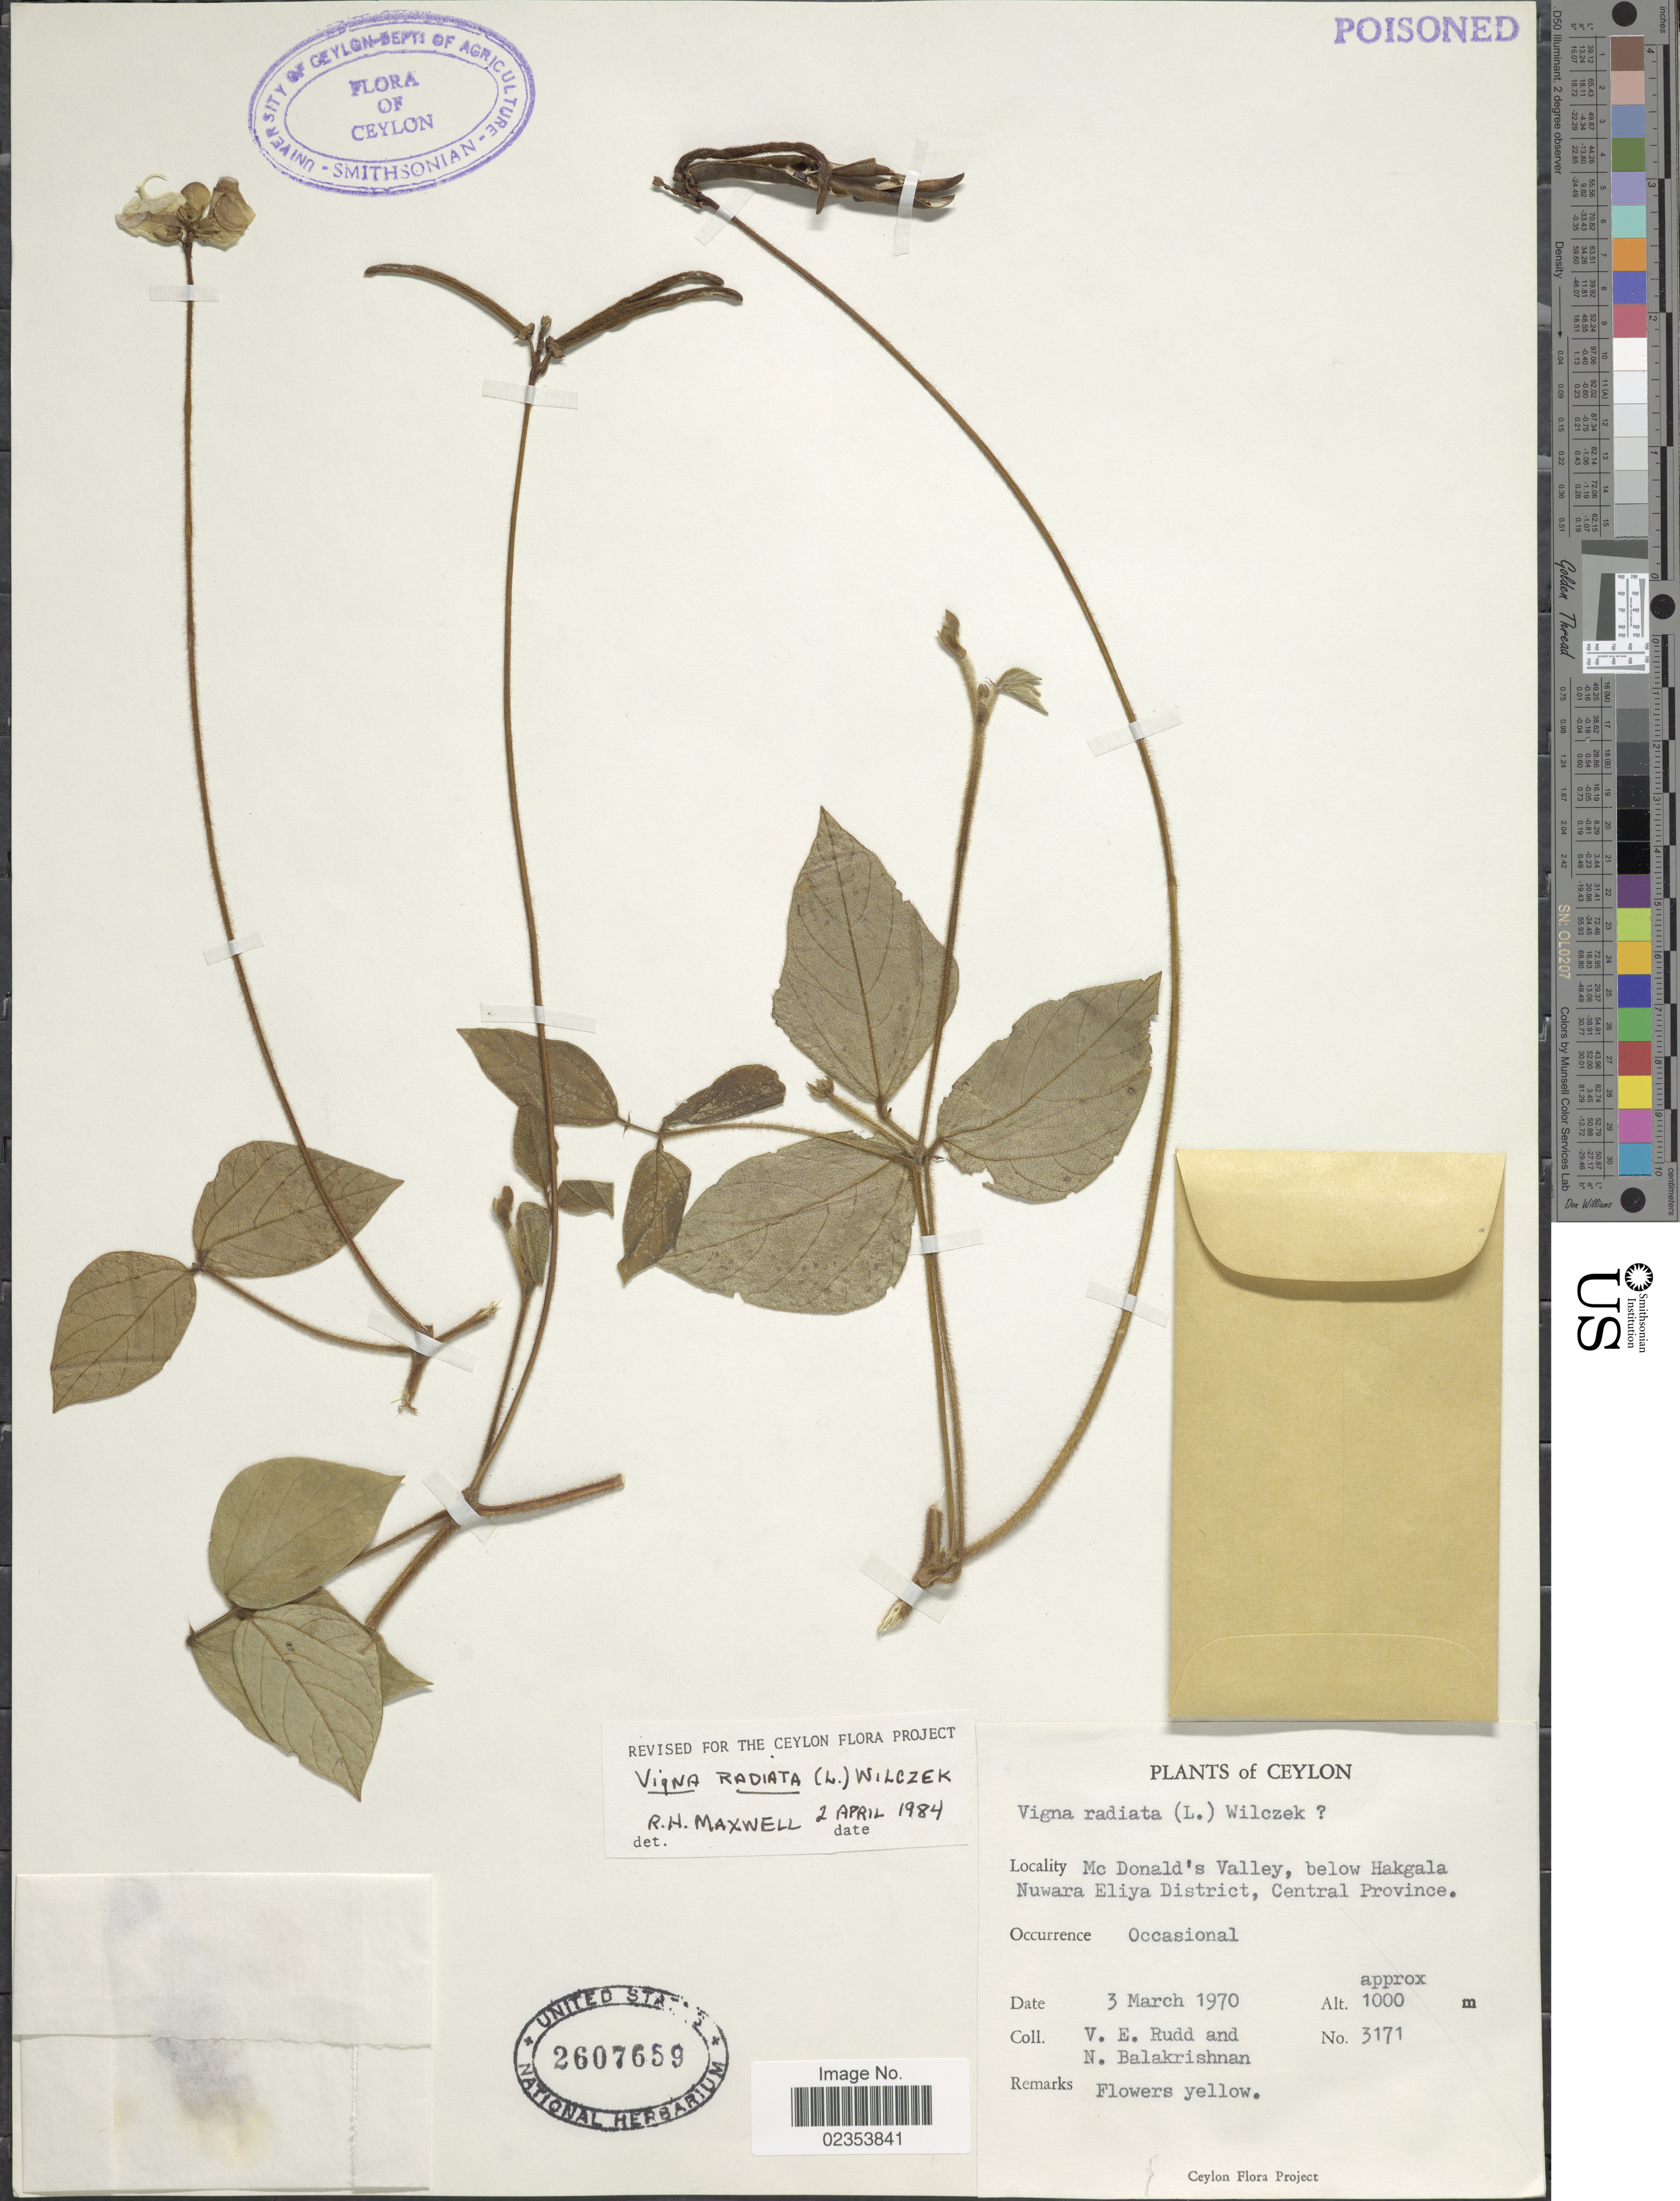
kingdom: Plantae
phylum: Tracheophyta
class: Magnoliopsida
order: Fabales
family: Fabaceae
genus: Vigna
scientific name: Vigna radiata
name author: (L.) R. Wilczek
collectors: V. E. Rudd & N. Balakrishnan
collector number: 3171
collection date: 1970-03-03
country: Sri Lanka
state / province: Central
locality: Ceylon, Mc Donal's Valley, below Hakgala Nuwara Eliya District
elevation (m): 1000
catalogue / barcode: US 2607659